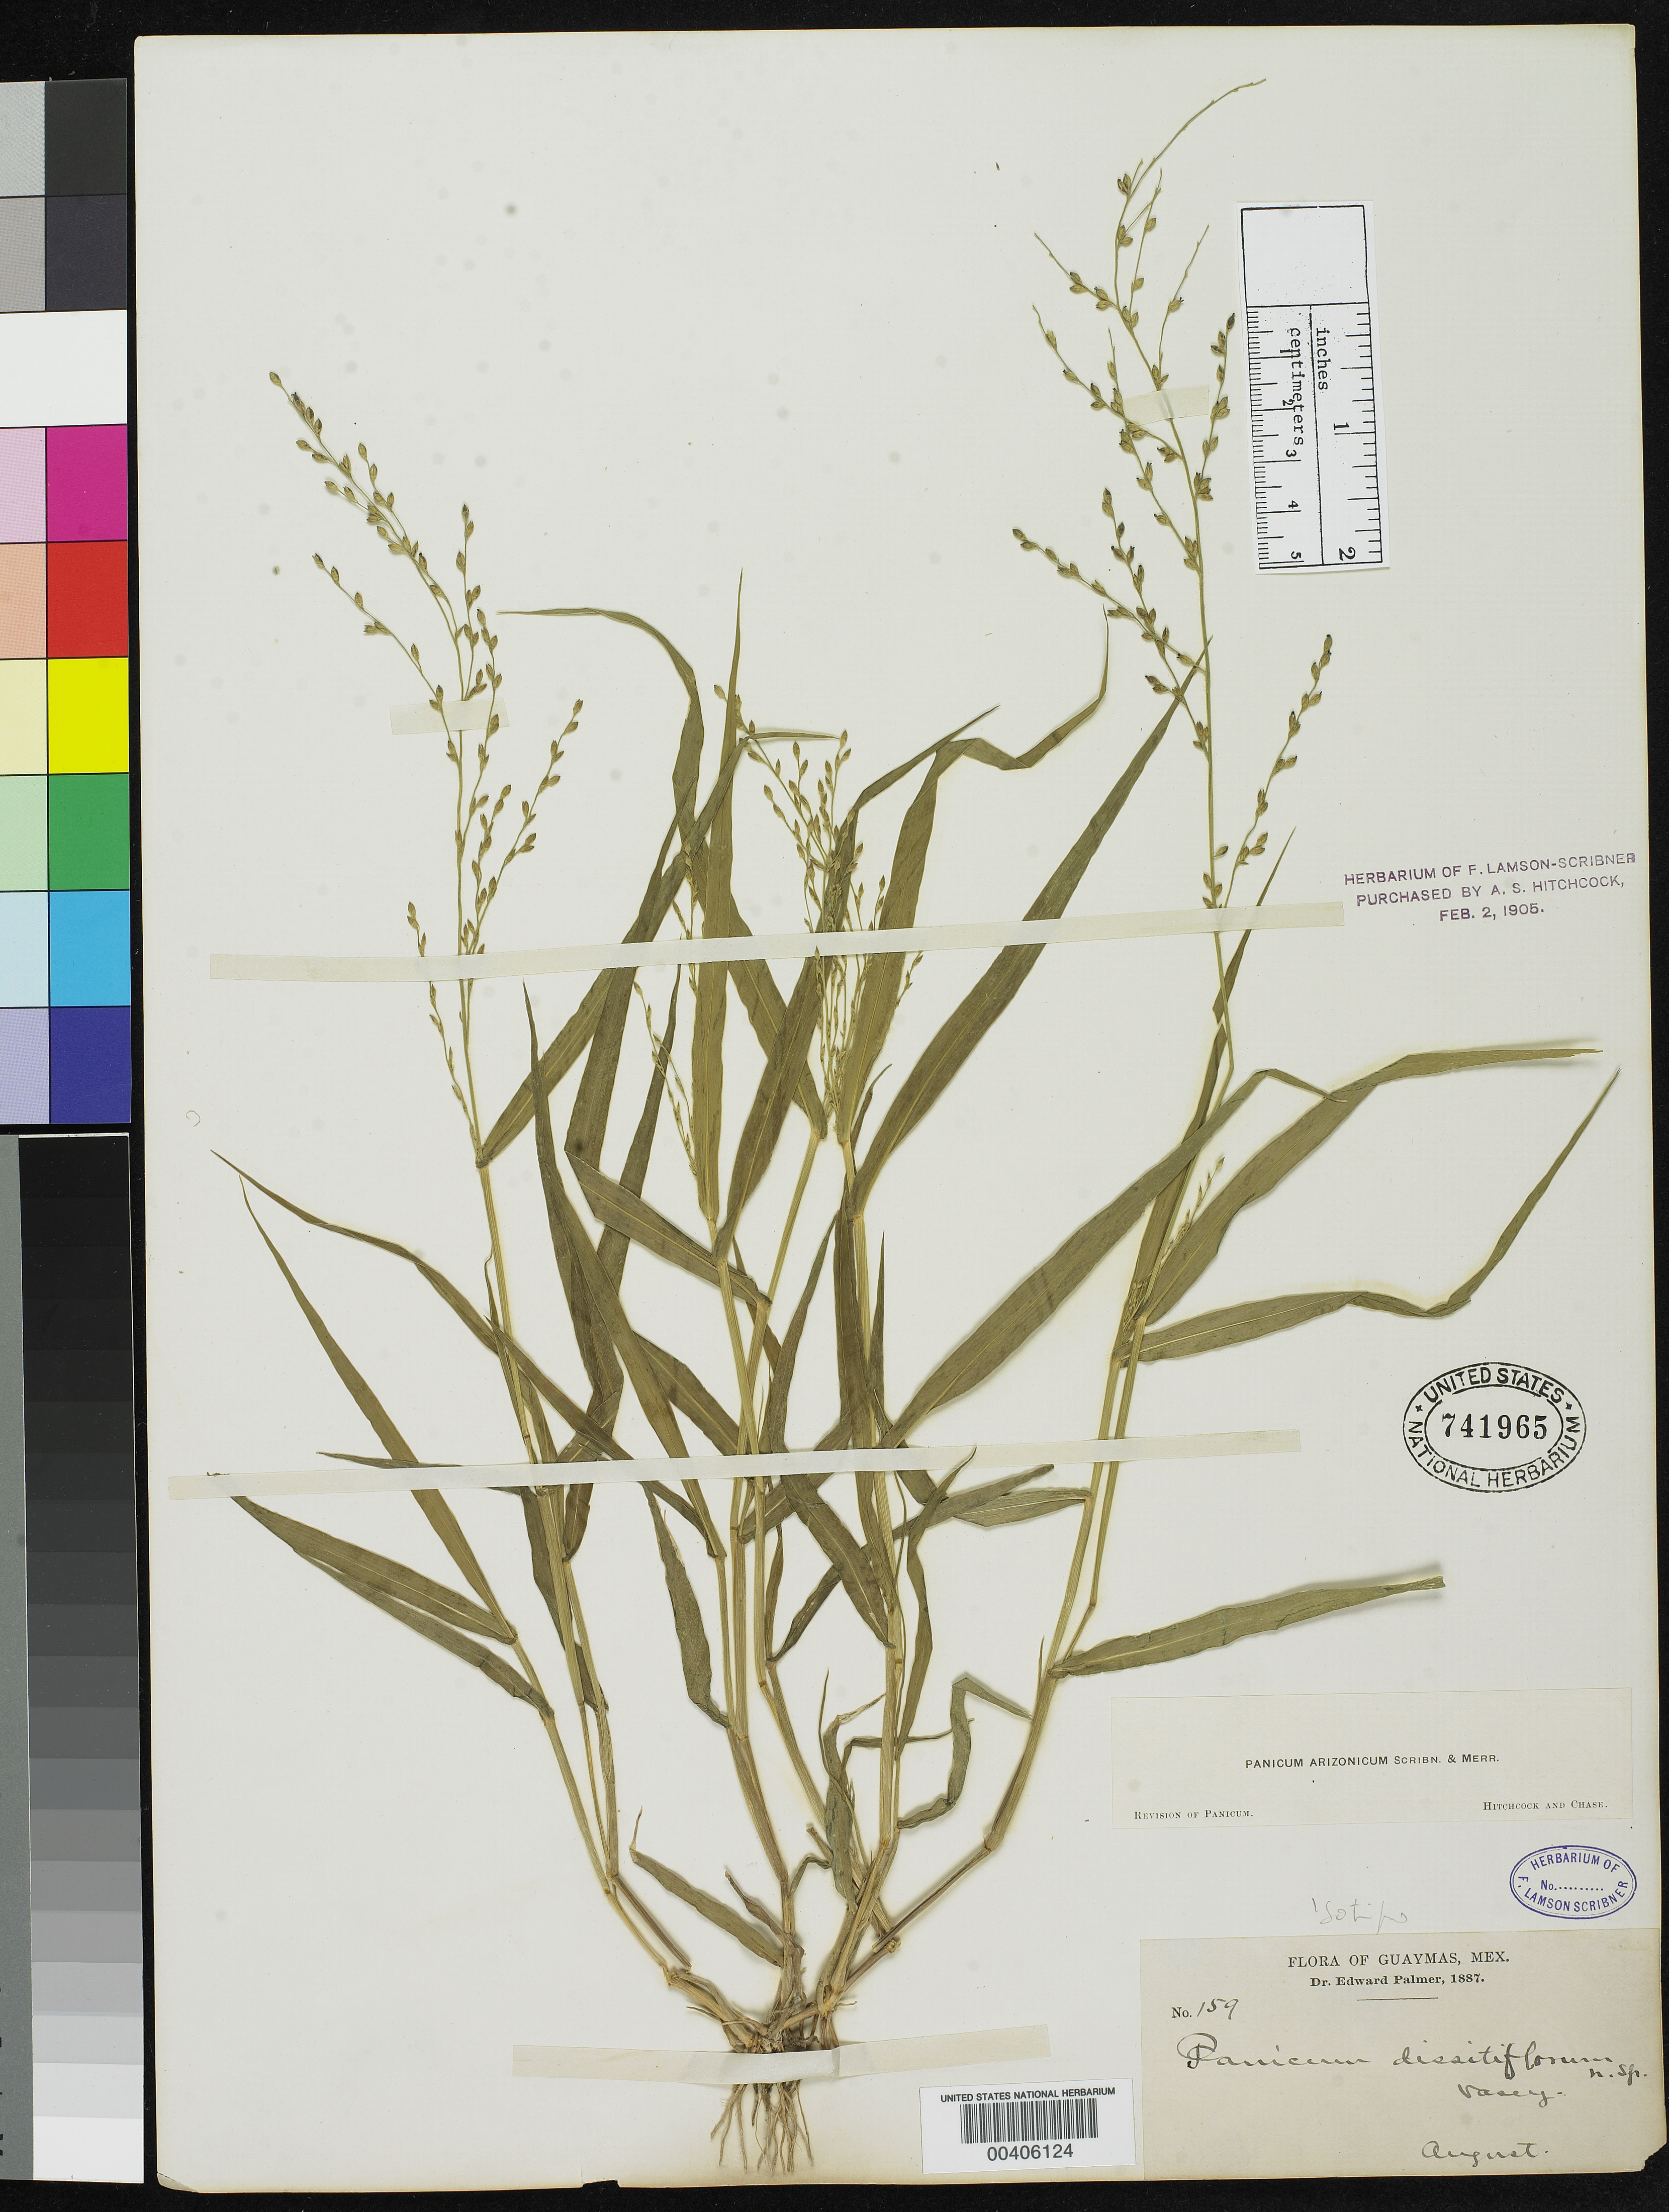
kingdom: Plantae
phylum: Tracheophyta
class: Liliopsida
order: Poales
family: Poaceae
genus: Panicum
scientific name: Panicum dissitiflorum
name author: Vasey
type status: Isolectotype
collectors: E. Palmer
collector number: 159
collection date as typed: Aug 1887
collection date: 1887-08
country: Mexico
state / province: Sonora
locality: Guaymas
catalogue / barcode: US 741965